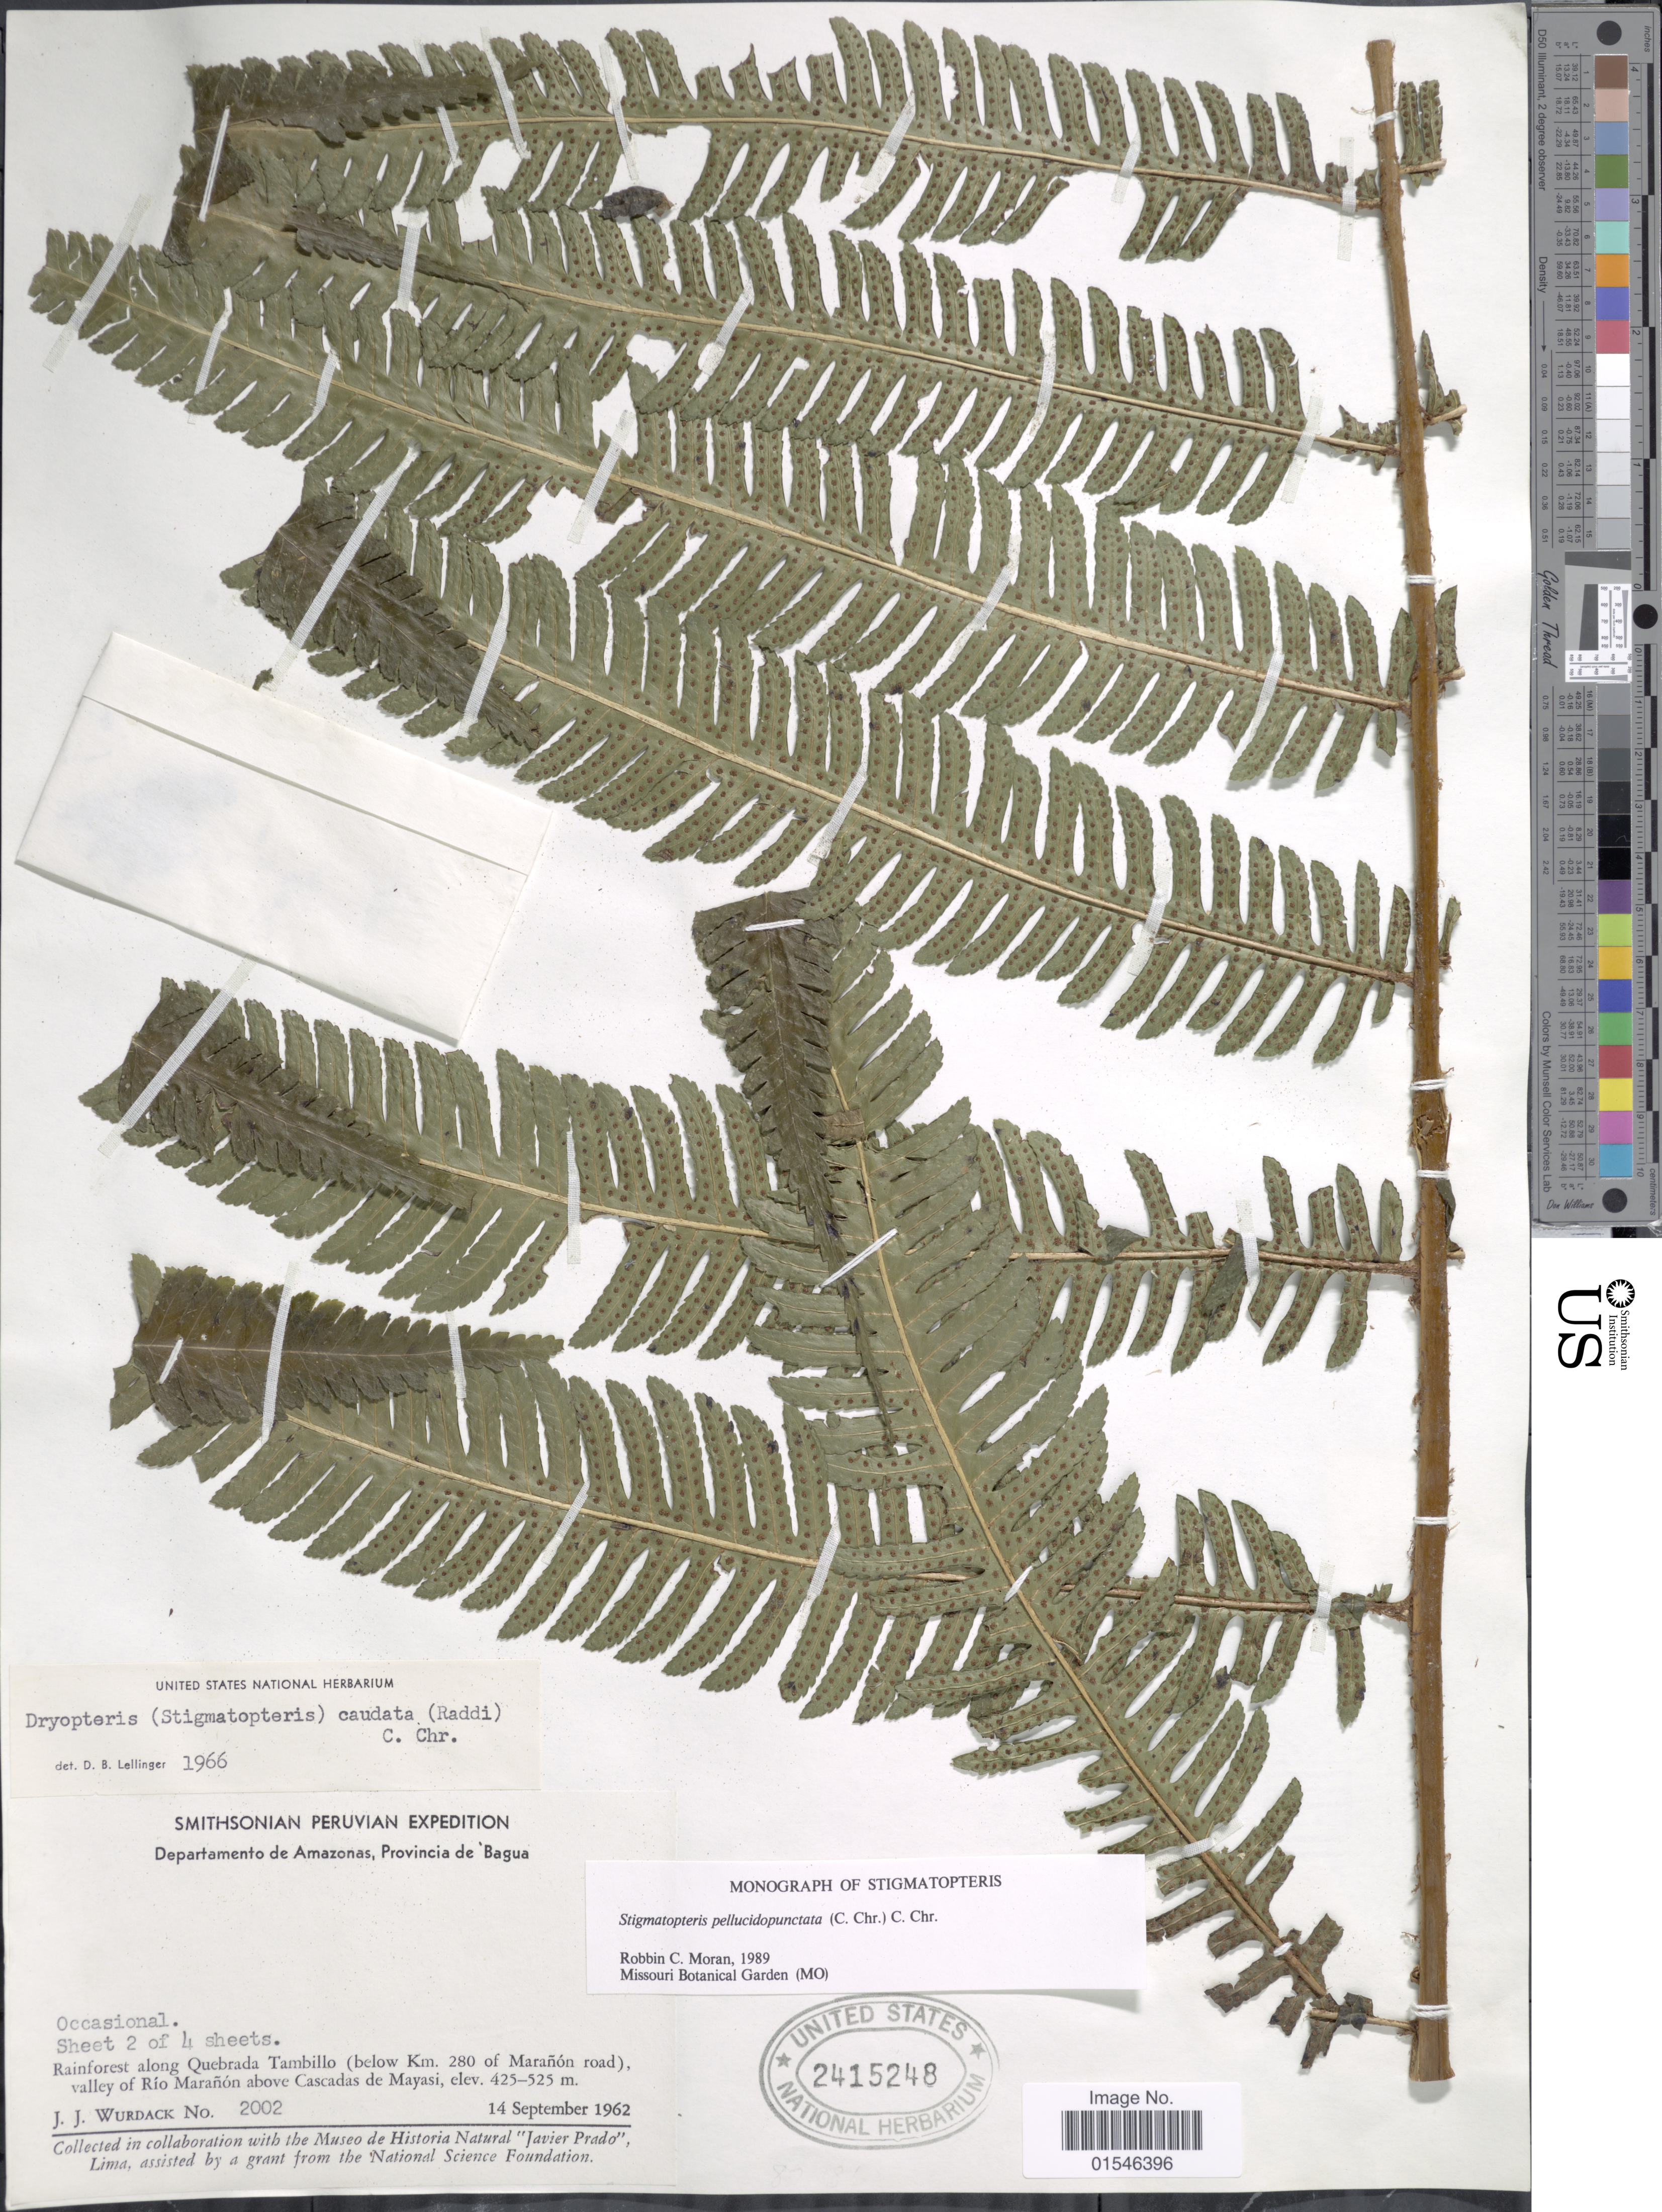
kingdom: Plantae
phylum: Tracheophyta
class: Polypodiopsida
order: Polypodiales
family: Dryopteridaceae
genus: Stigmatopteris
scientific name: Stigmatopteris pellucidopunctata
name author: (C. Chr.) C. Chr.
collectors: J. J. Wurdack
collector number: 2002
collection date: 1962-09-14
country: Peru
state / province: Amazonas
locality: Provincia de Bagua. Rainforest along Quebrada Tambillo (below Km. 280 of Marañon road), valley of Río Marañon above Cascadas de Mayasi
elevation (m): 425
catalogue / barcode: US 2415248